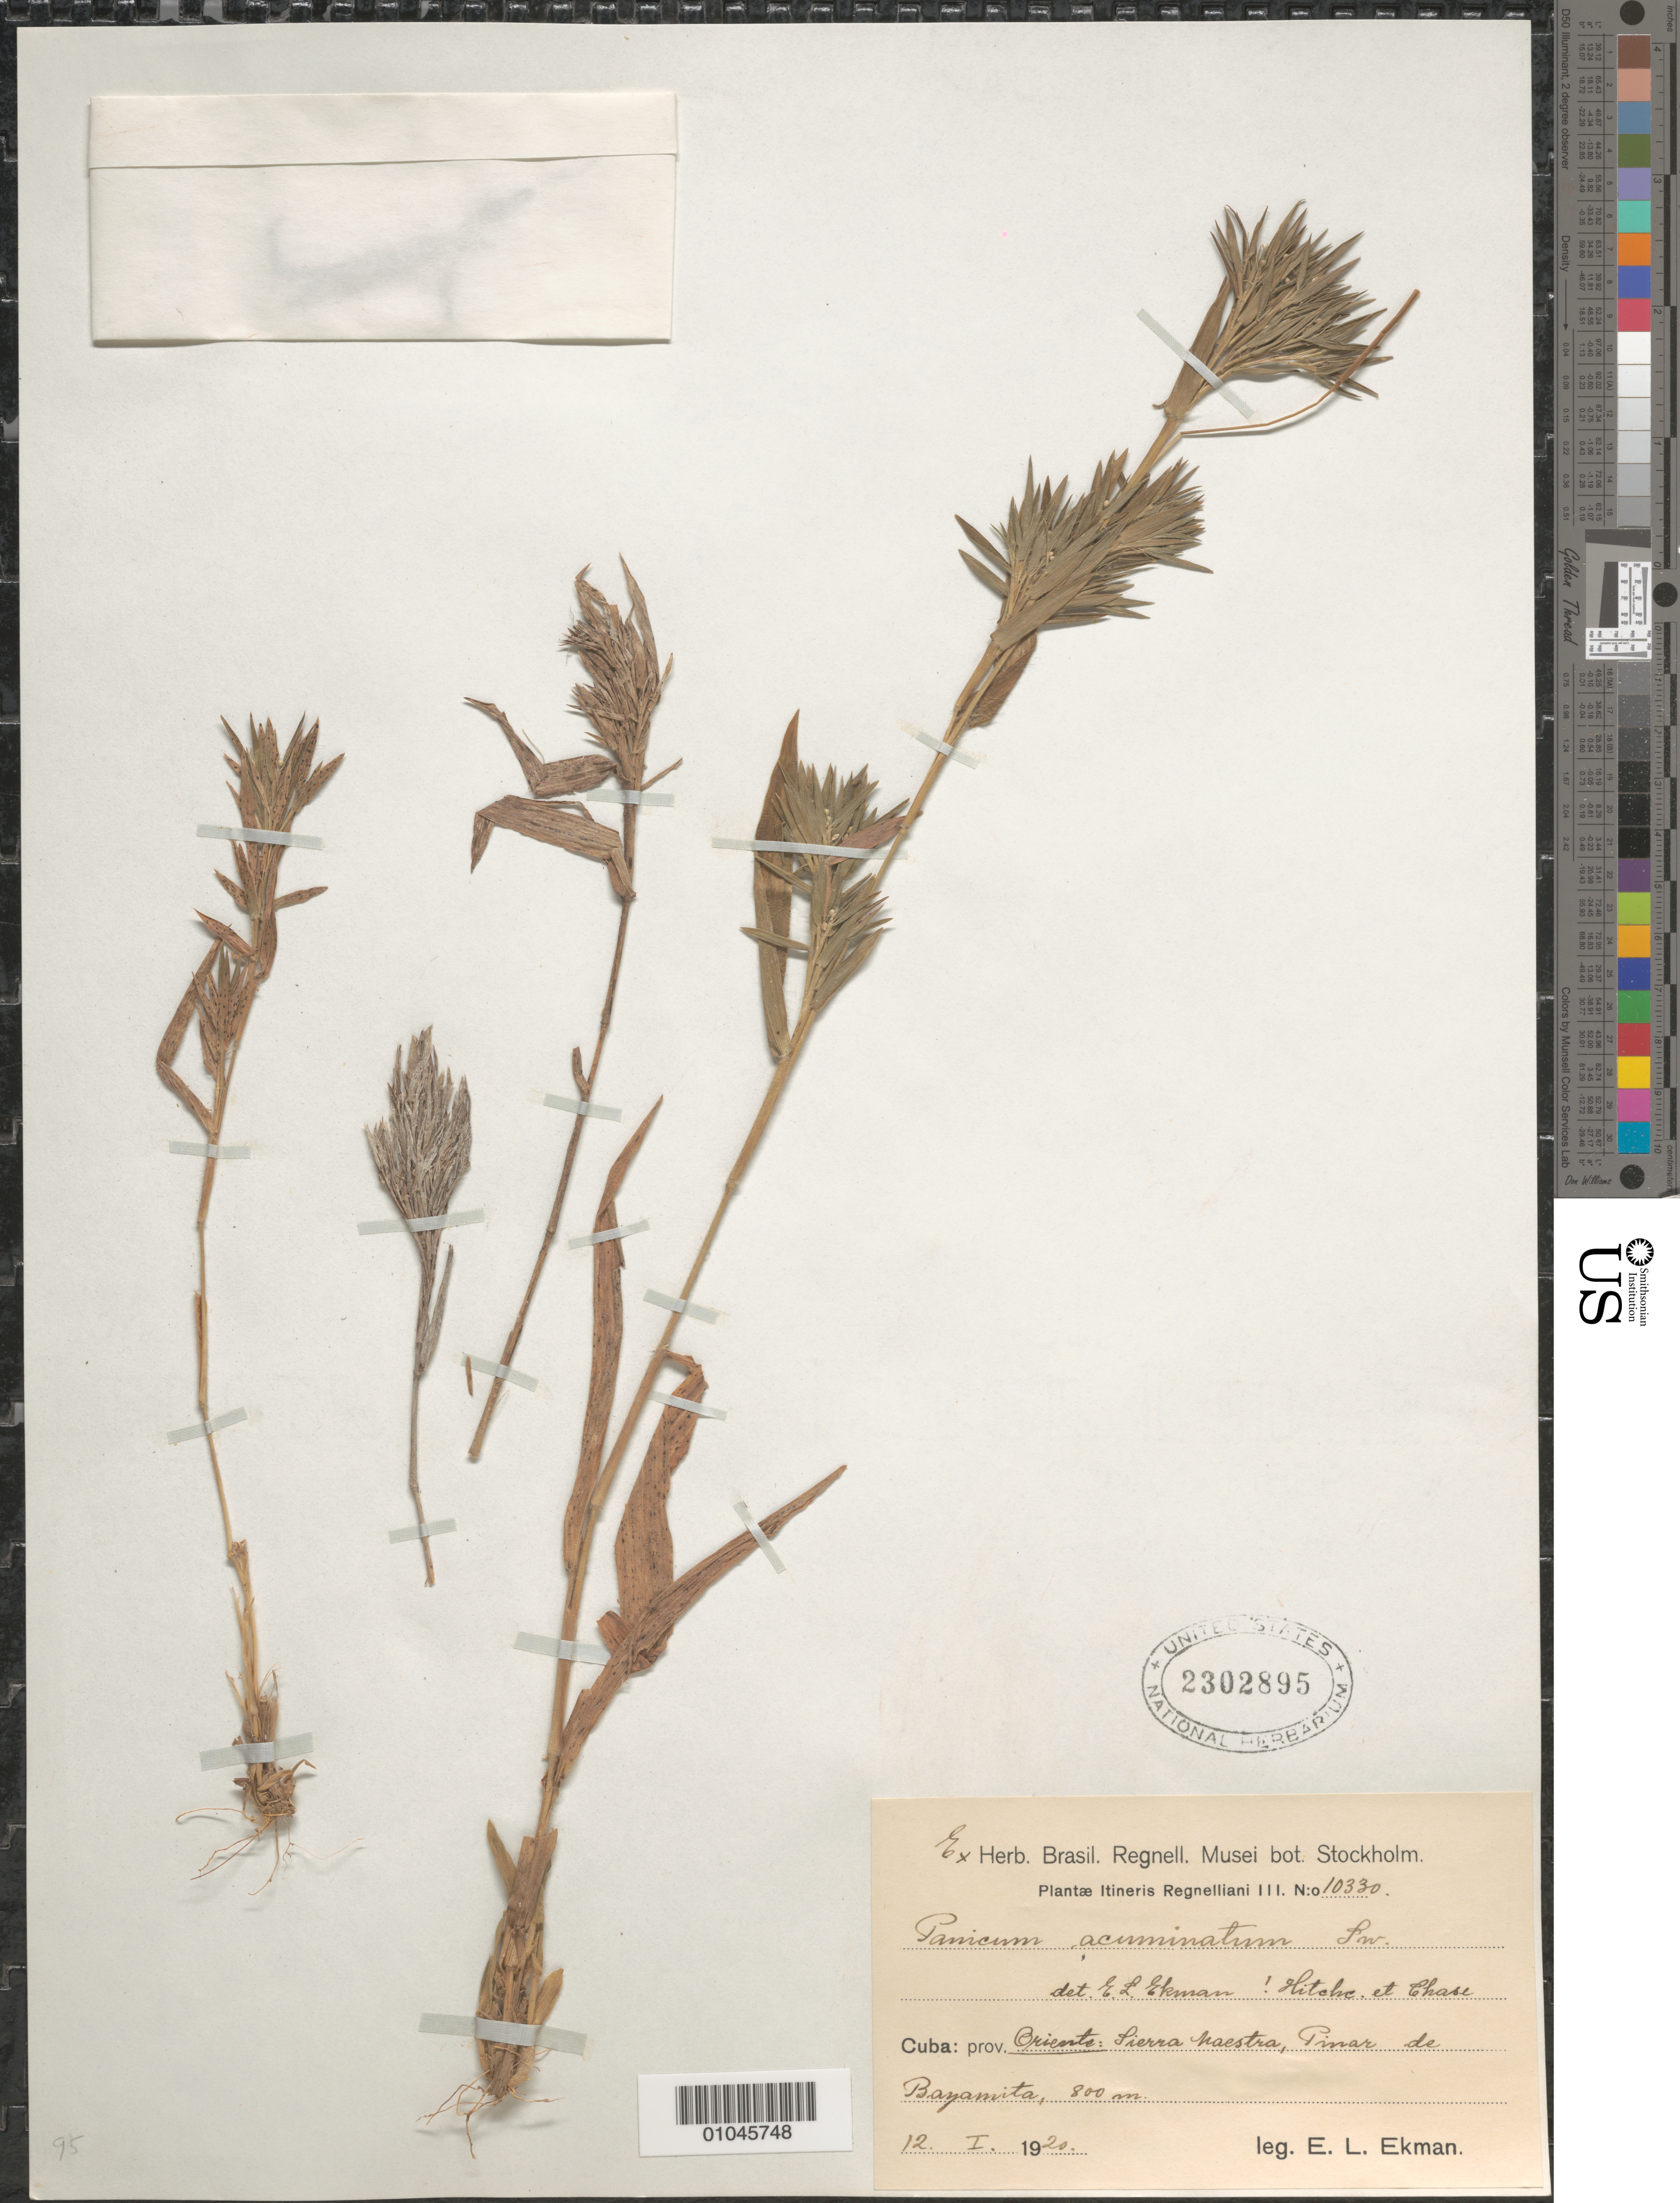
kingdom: Plantae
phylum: Tracheophyta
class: Liliopsida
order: Poales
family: Poaceae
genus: Panicum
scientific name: Panicum acuminatum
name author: Sw.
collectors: E. L. Ekman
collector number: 10330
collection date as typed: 12 Jan 1920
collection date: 1920-01-12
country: Cuba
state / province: Oriente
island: Cuba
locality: Sierra Maestra, Pinar de Bayamito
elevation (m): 800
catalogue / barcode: US 2302895